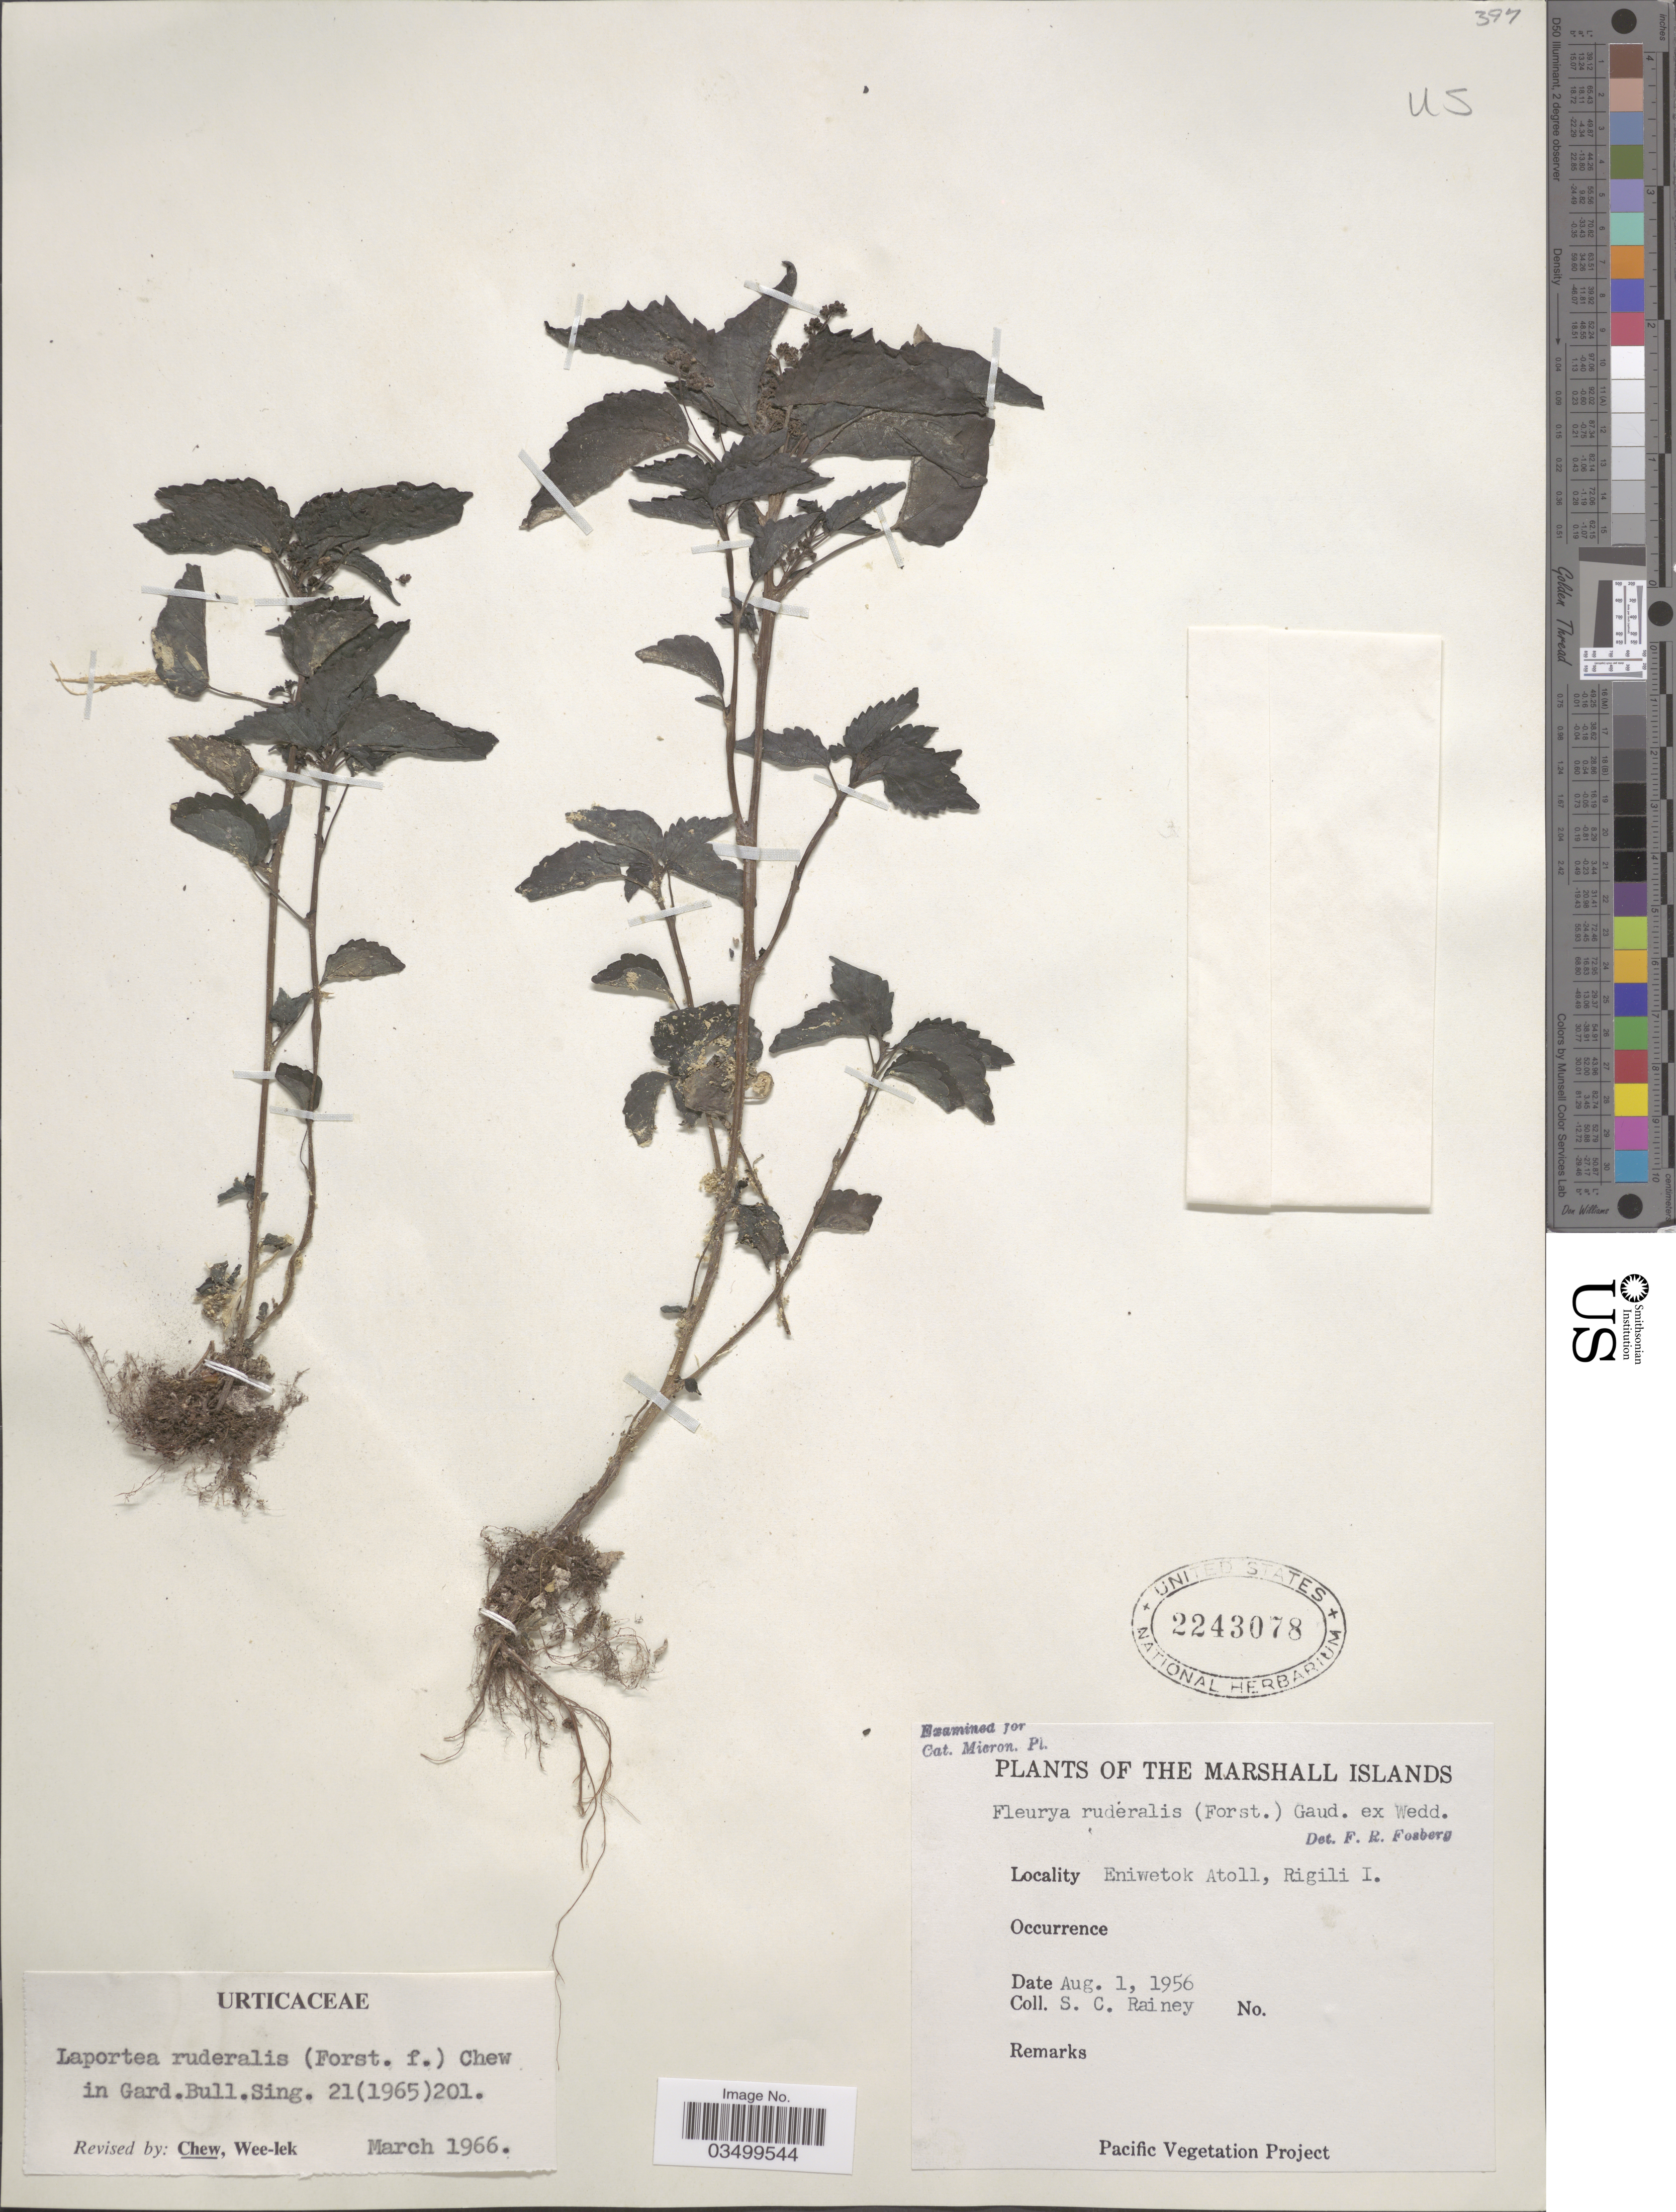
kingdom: Plantae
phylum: Tracheophyta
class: Magnoliopsida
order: Rosales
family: Urticaceae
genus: Laportea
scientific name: Laportea ruderalis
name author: (G. Forst.) Chew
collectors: S. C. Rainey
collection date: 1956-08-01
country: Marshall Islands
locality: Eniwetok Atoll, Rigili I.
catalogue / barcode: US 2243078